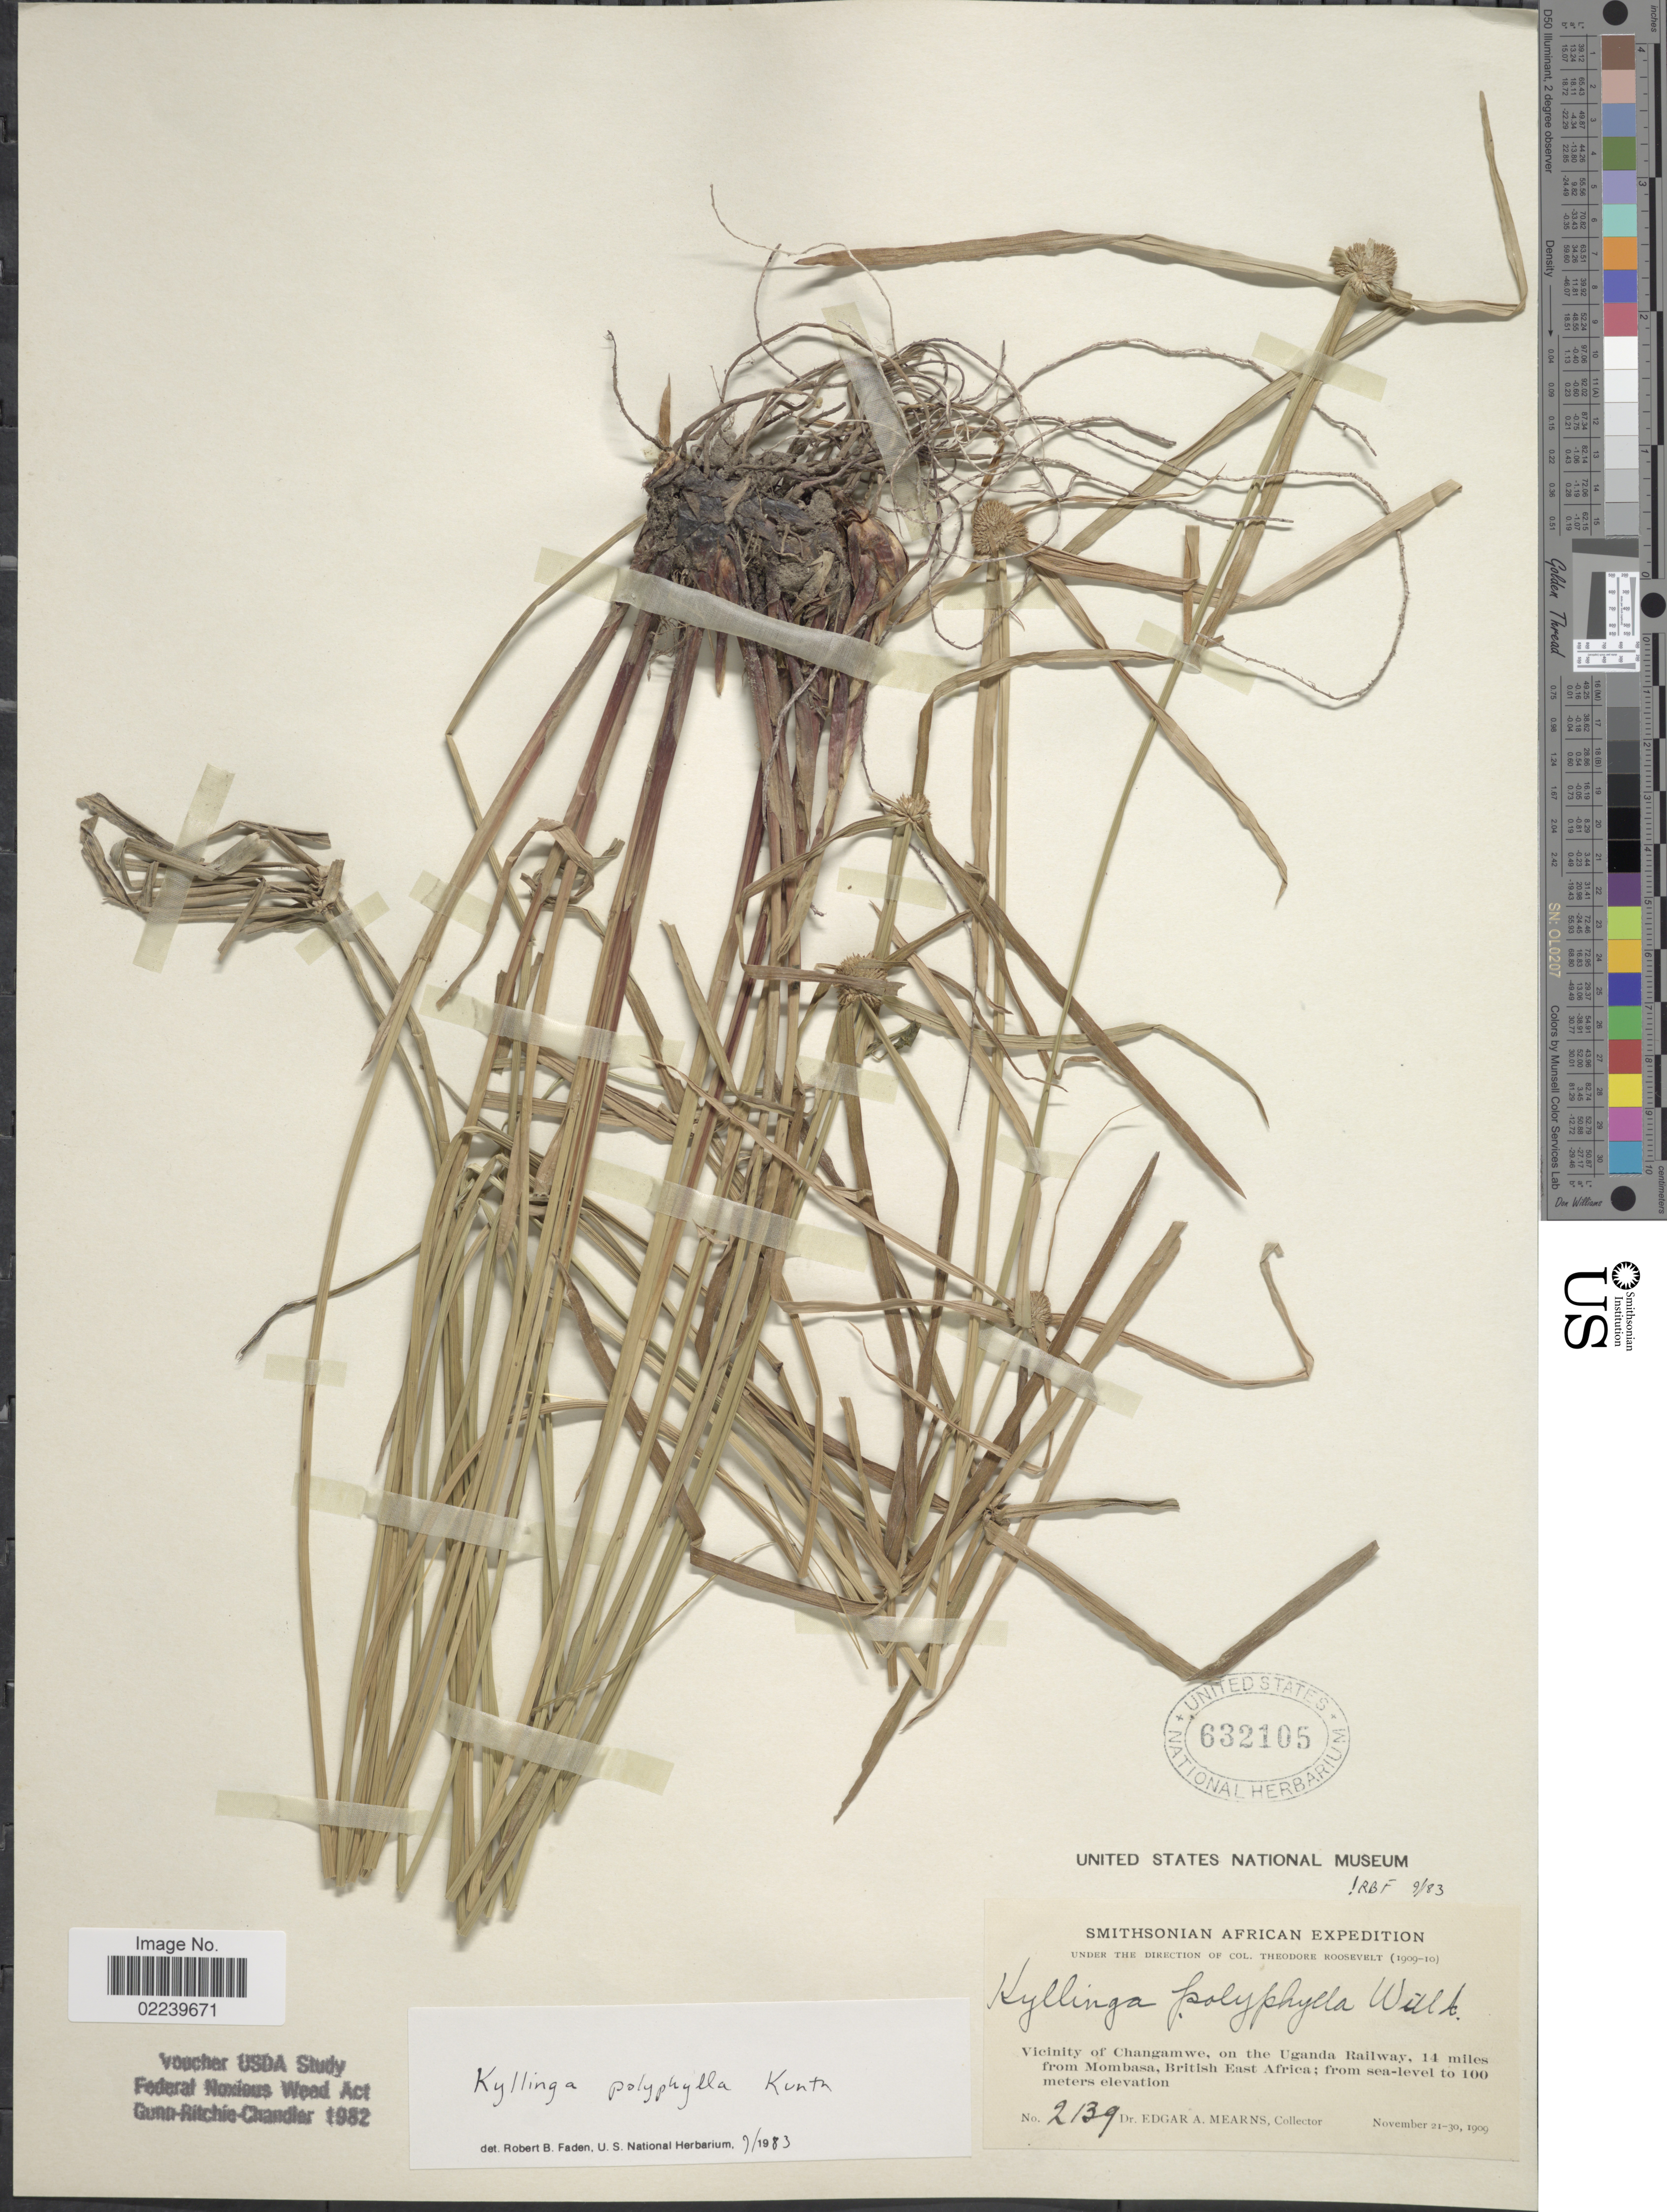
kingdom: Plantae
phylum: Tracheophyta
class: Liliopsida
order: Poales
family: Cyperaceae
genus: Cyperus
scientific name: Cyperus aromaticus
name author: (Ridl.) Mattf. & Kük.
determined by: Strong, M. T., (US), Smithsonian Institution - National Museum of Natural History (UNITED STATES)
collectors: E. A. Mearns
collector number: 2139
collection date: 1909-11-21/1909-11-30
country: Kenya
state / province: Mombasa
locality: Vicinity of Changamwe, on the Uganda Railway, 14 miles from Mombasa, British East Africa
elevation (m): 0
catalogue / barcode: US 632105